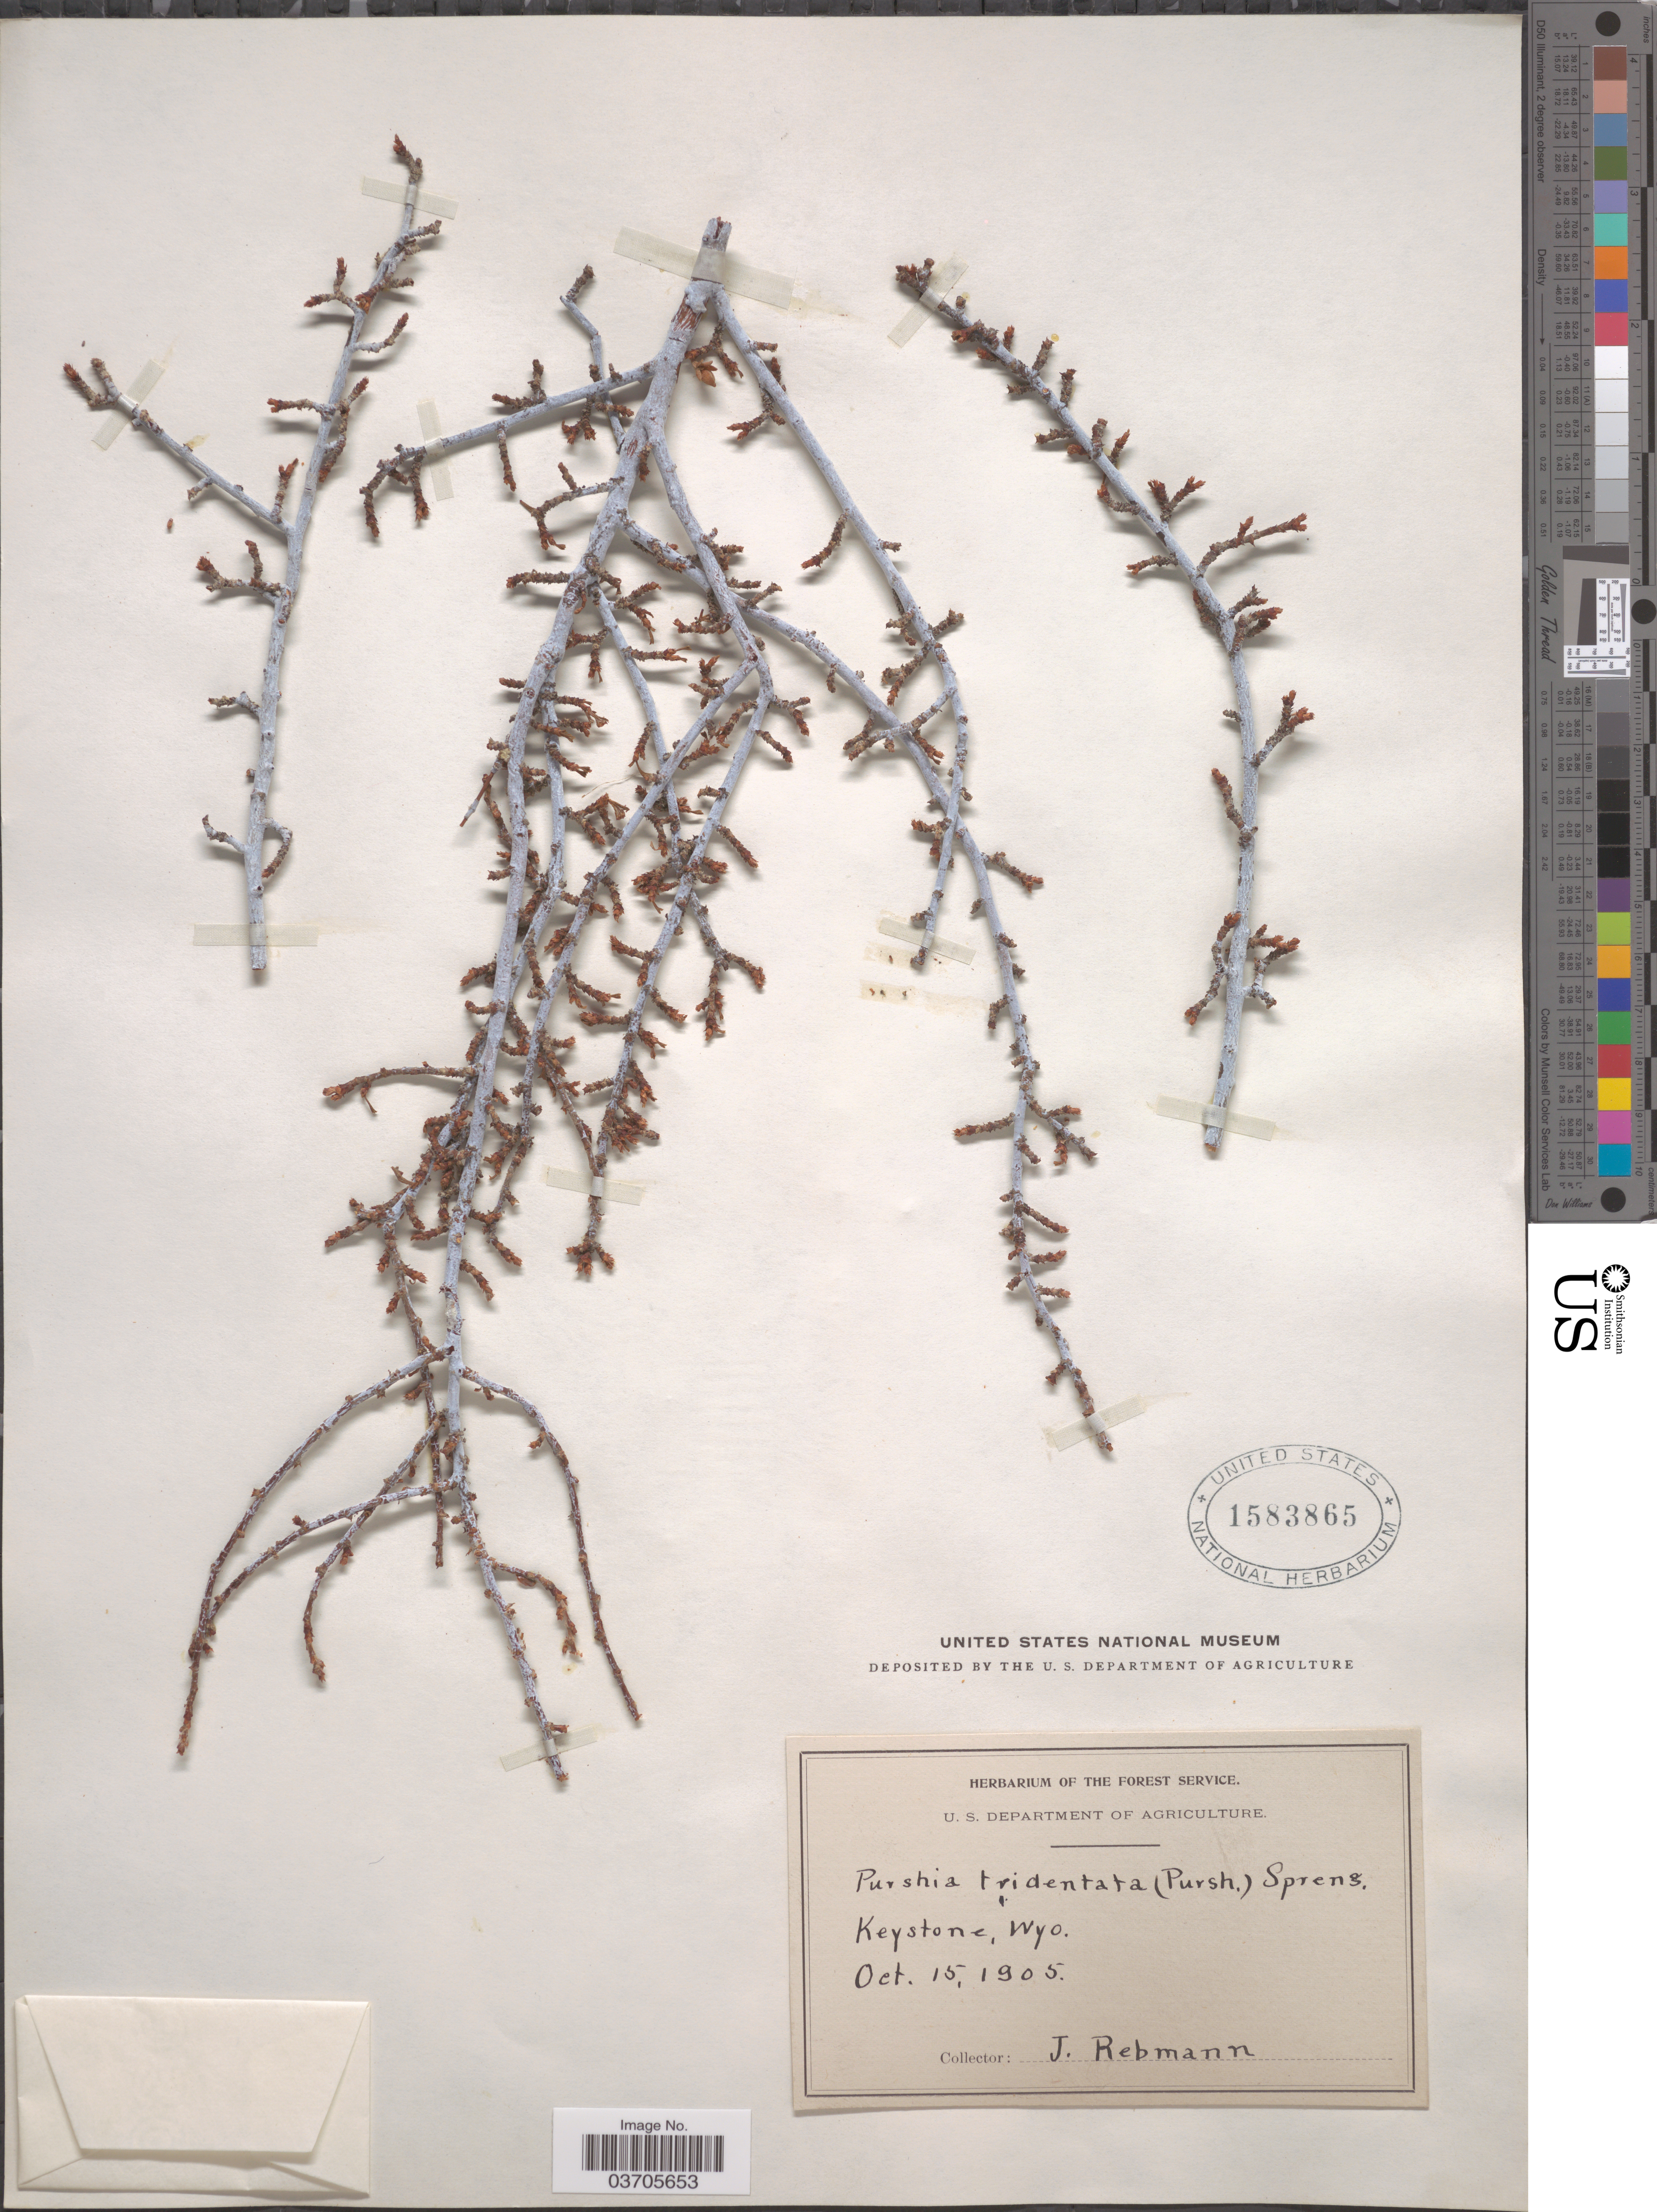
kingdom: Plantae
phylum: Tracheophyta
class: Magnoliopsida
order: Rosales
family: Rosaceae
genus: Purshia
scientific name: Purshia tridentata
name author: (Pursh) DC.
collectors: J. Rebmann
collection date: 1905-10-15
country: United States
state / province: Wyoming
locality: Keystone.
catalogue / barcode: US 1583865